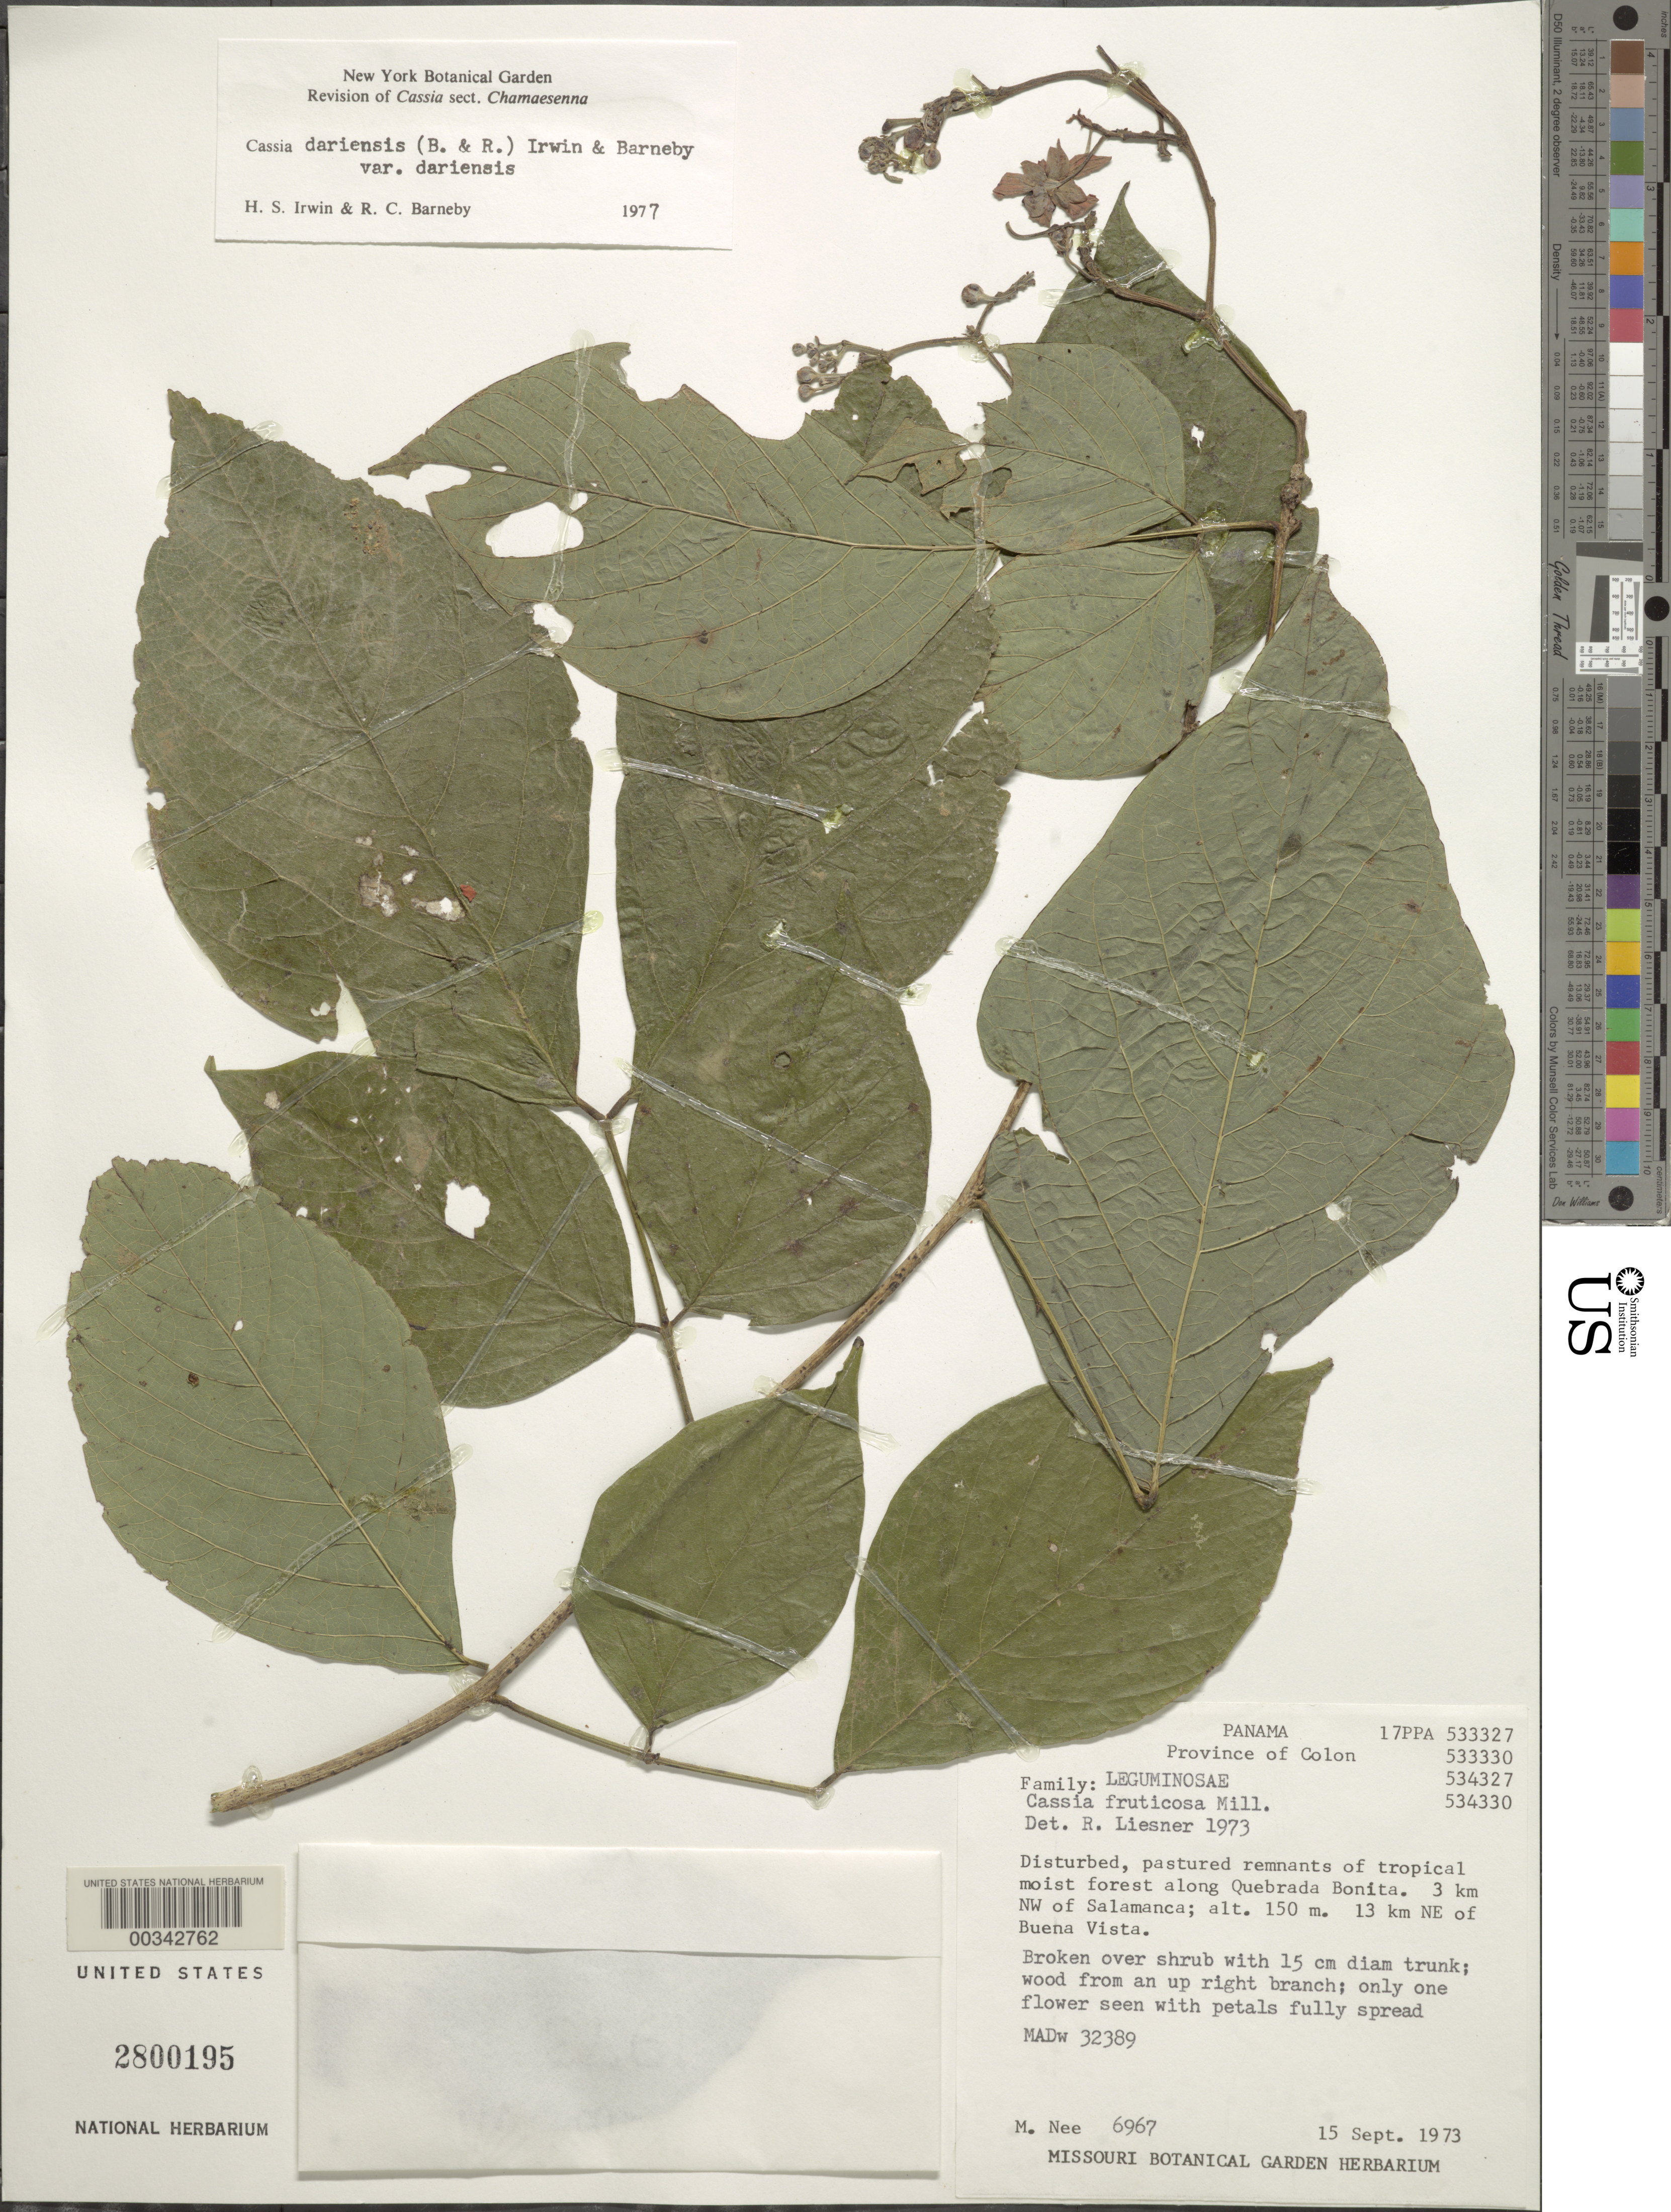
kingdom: Plantae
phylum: Tracheophyta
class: Magnoliopsida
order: Fabales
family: Fabaceae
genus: Senna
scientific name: Senna dariensis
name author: (Britton & Rose) H.S. Irwin & Barneby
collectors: M. Nee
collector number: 6967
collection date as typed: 15 Sep 1973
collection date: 1973-09-15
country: Panama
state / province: Colón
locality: Along Quebrada Bonita, 3 km NW of Salamanca, 13 km NE of Buena Vista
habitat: Disturbed, pastured remnants of tropical moist forest along quebrada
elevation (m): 150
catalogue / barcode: US 2800195